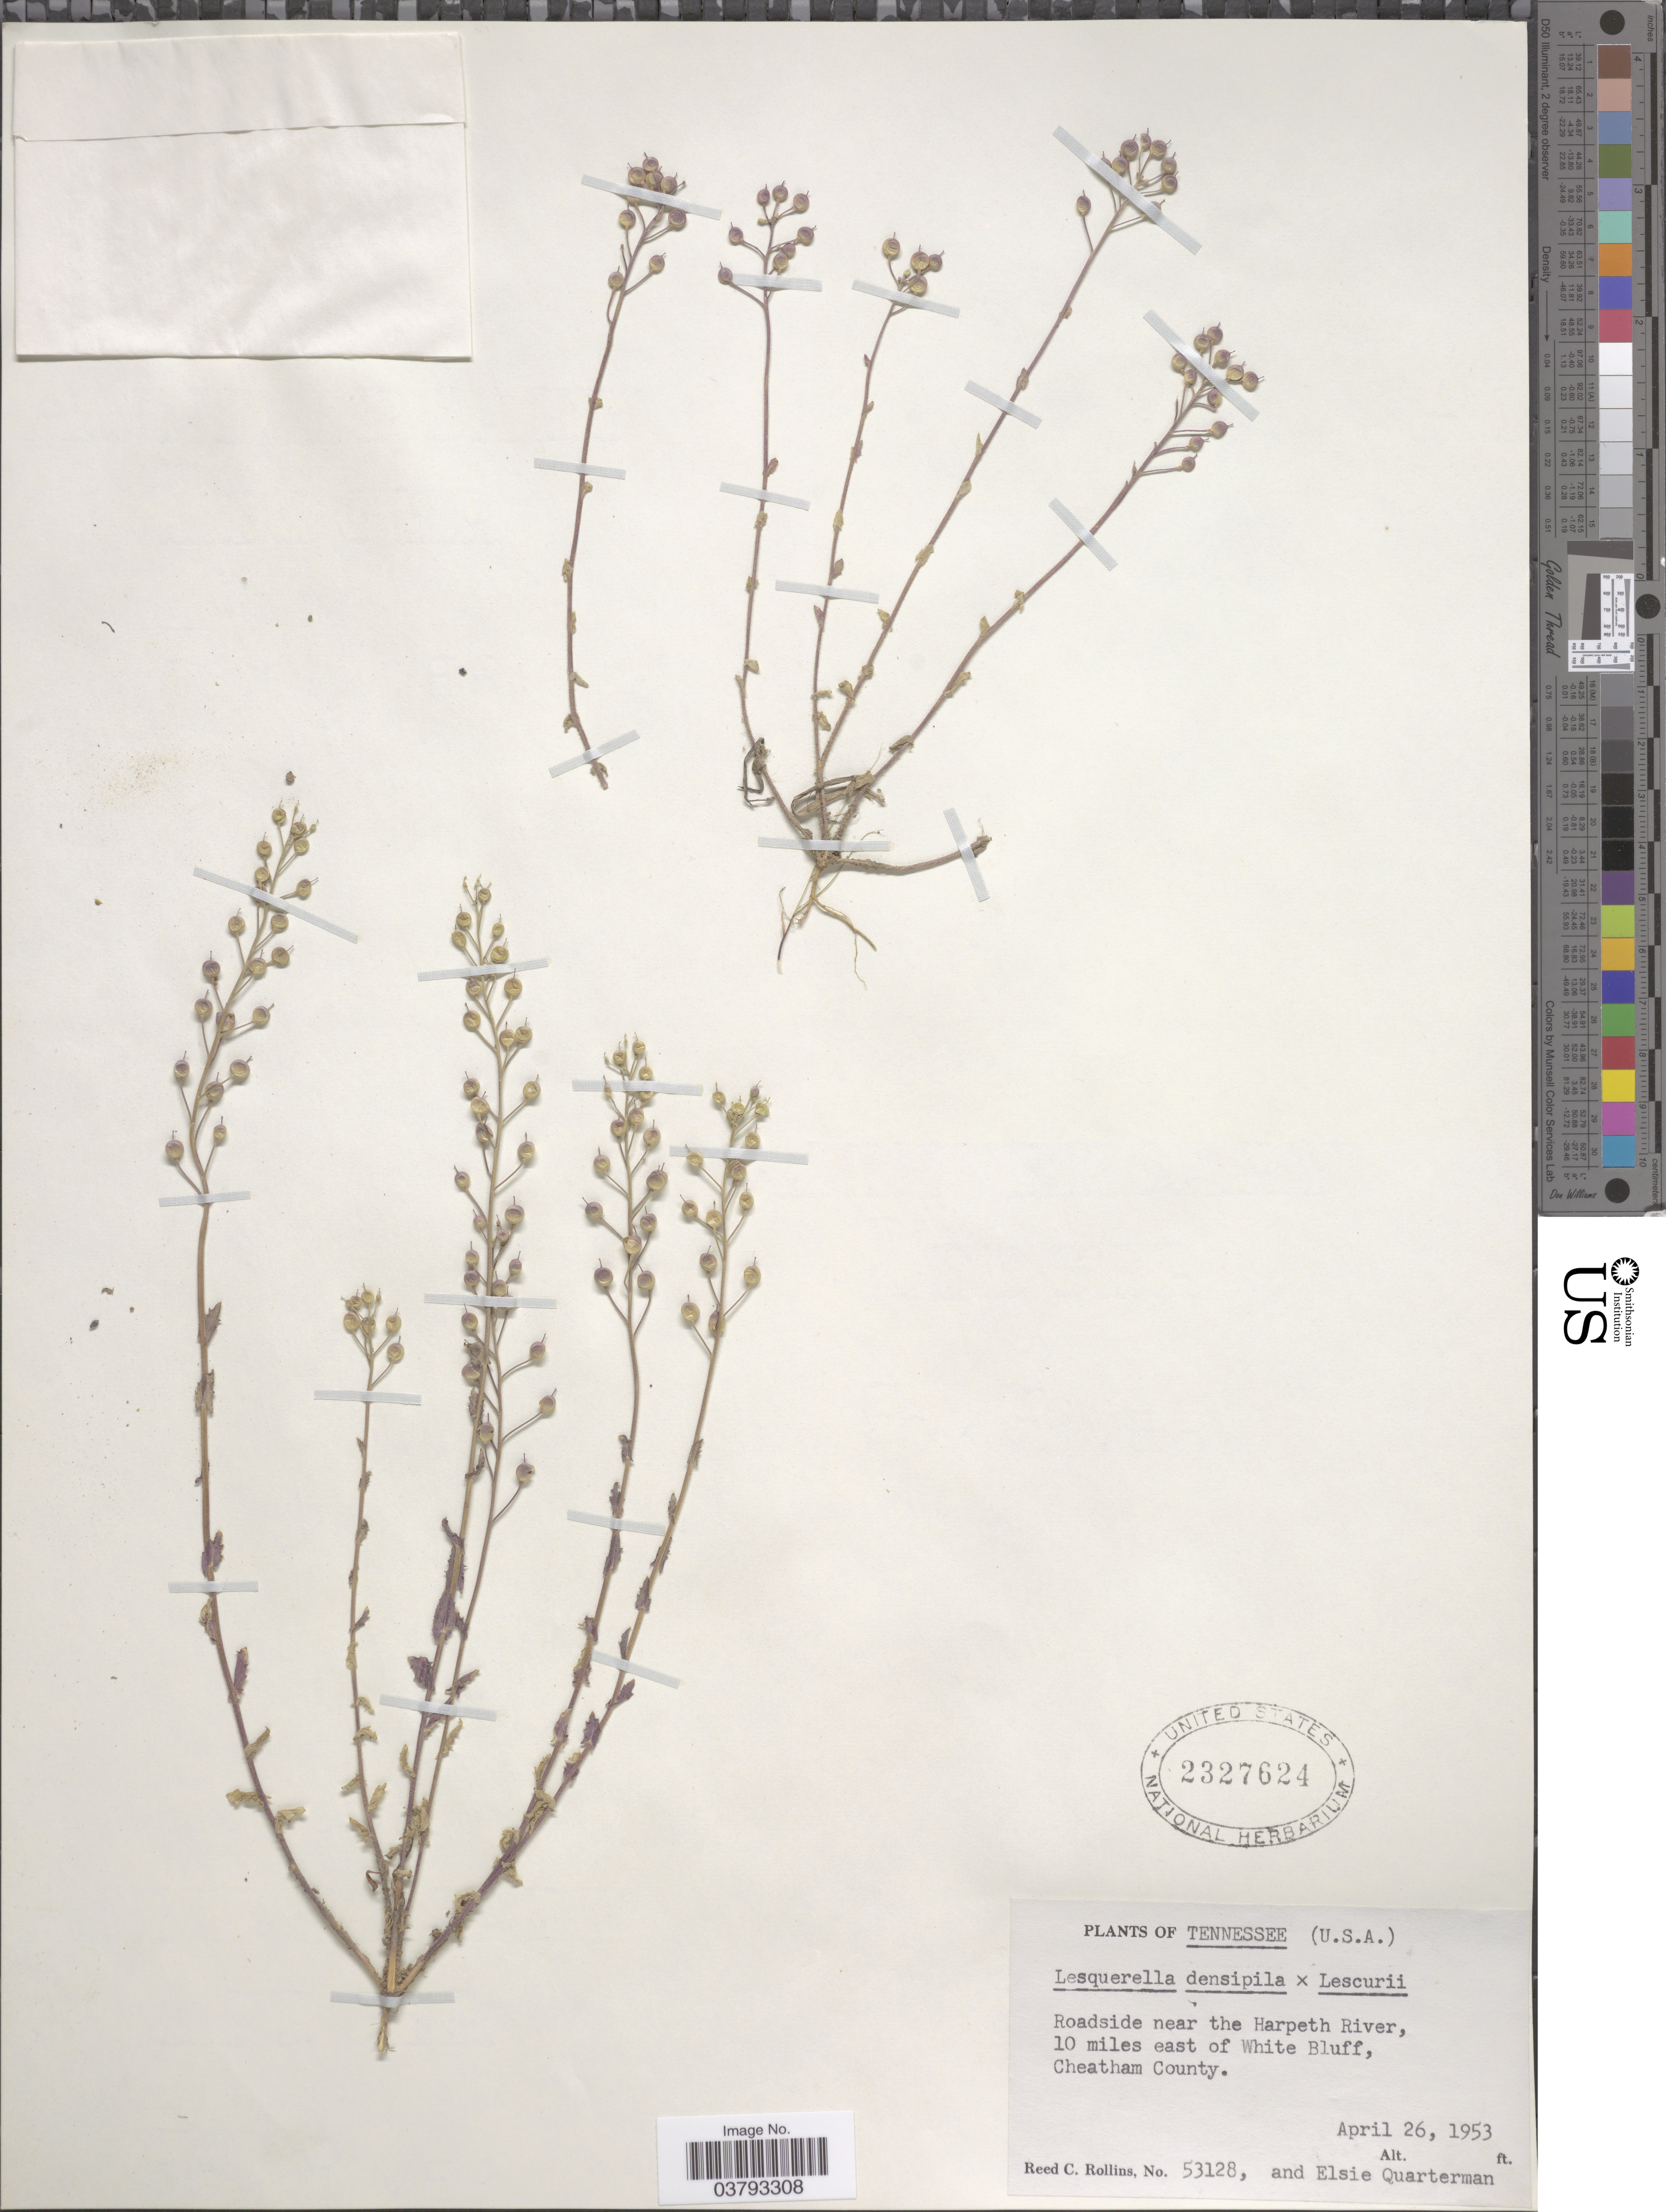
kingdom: Plantae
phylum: Tracheophyta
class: Magnoliopsida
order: Brassicales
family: Brassicaceae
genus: Lesquerella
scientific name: Lesquerella densipila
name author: Rollins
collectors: R. C. Rollins & E. Quarterman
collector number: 53128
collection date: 1953-04-26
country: United States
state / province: Tennessee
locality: Roadside near Harpeth River, 10 miles east of White Bluff, Cheatham County.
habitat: roadside near river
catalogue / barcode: US 2327624